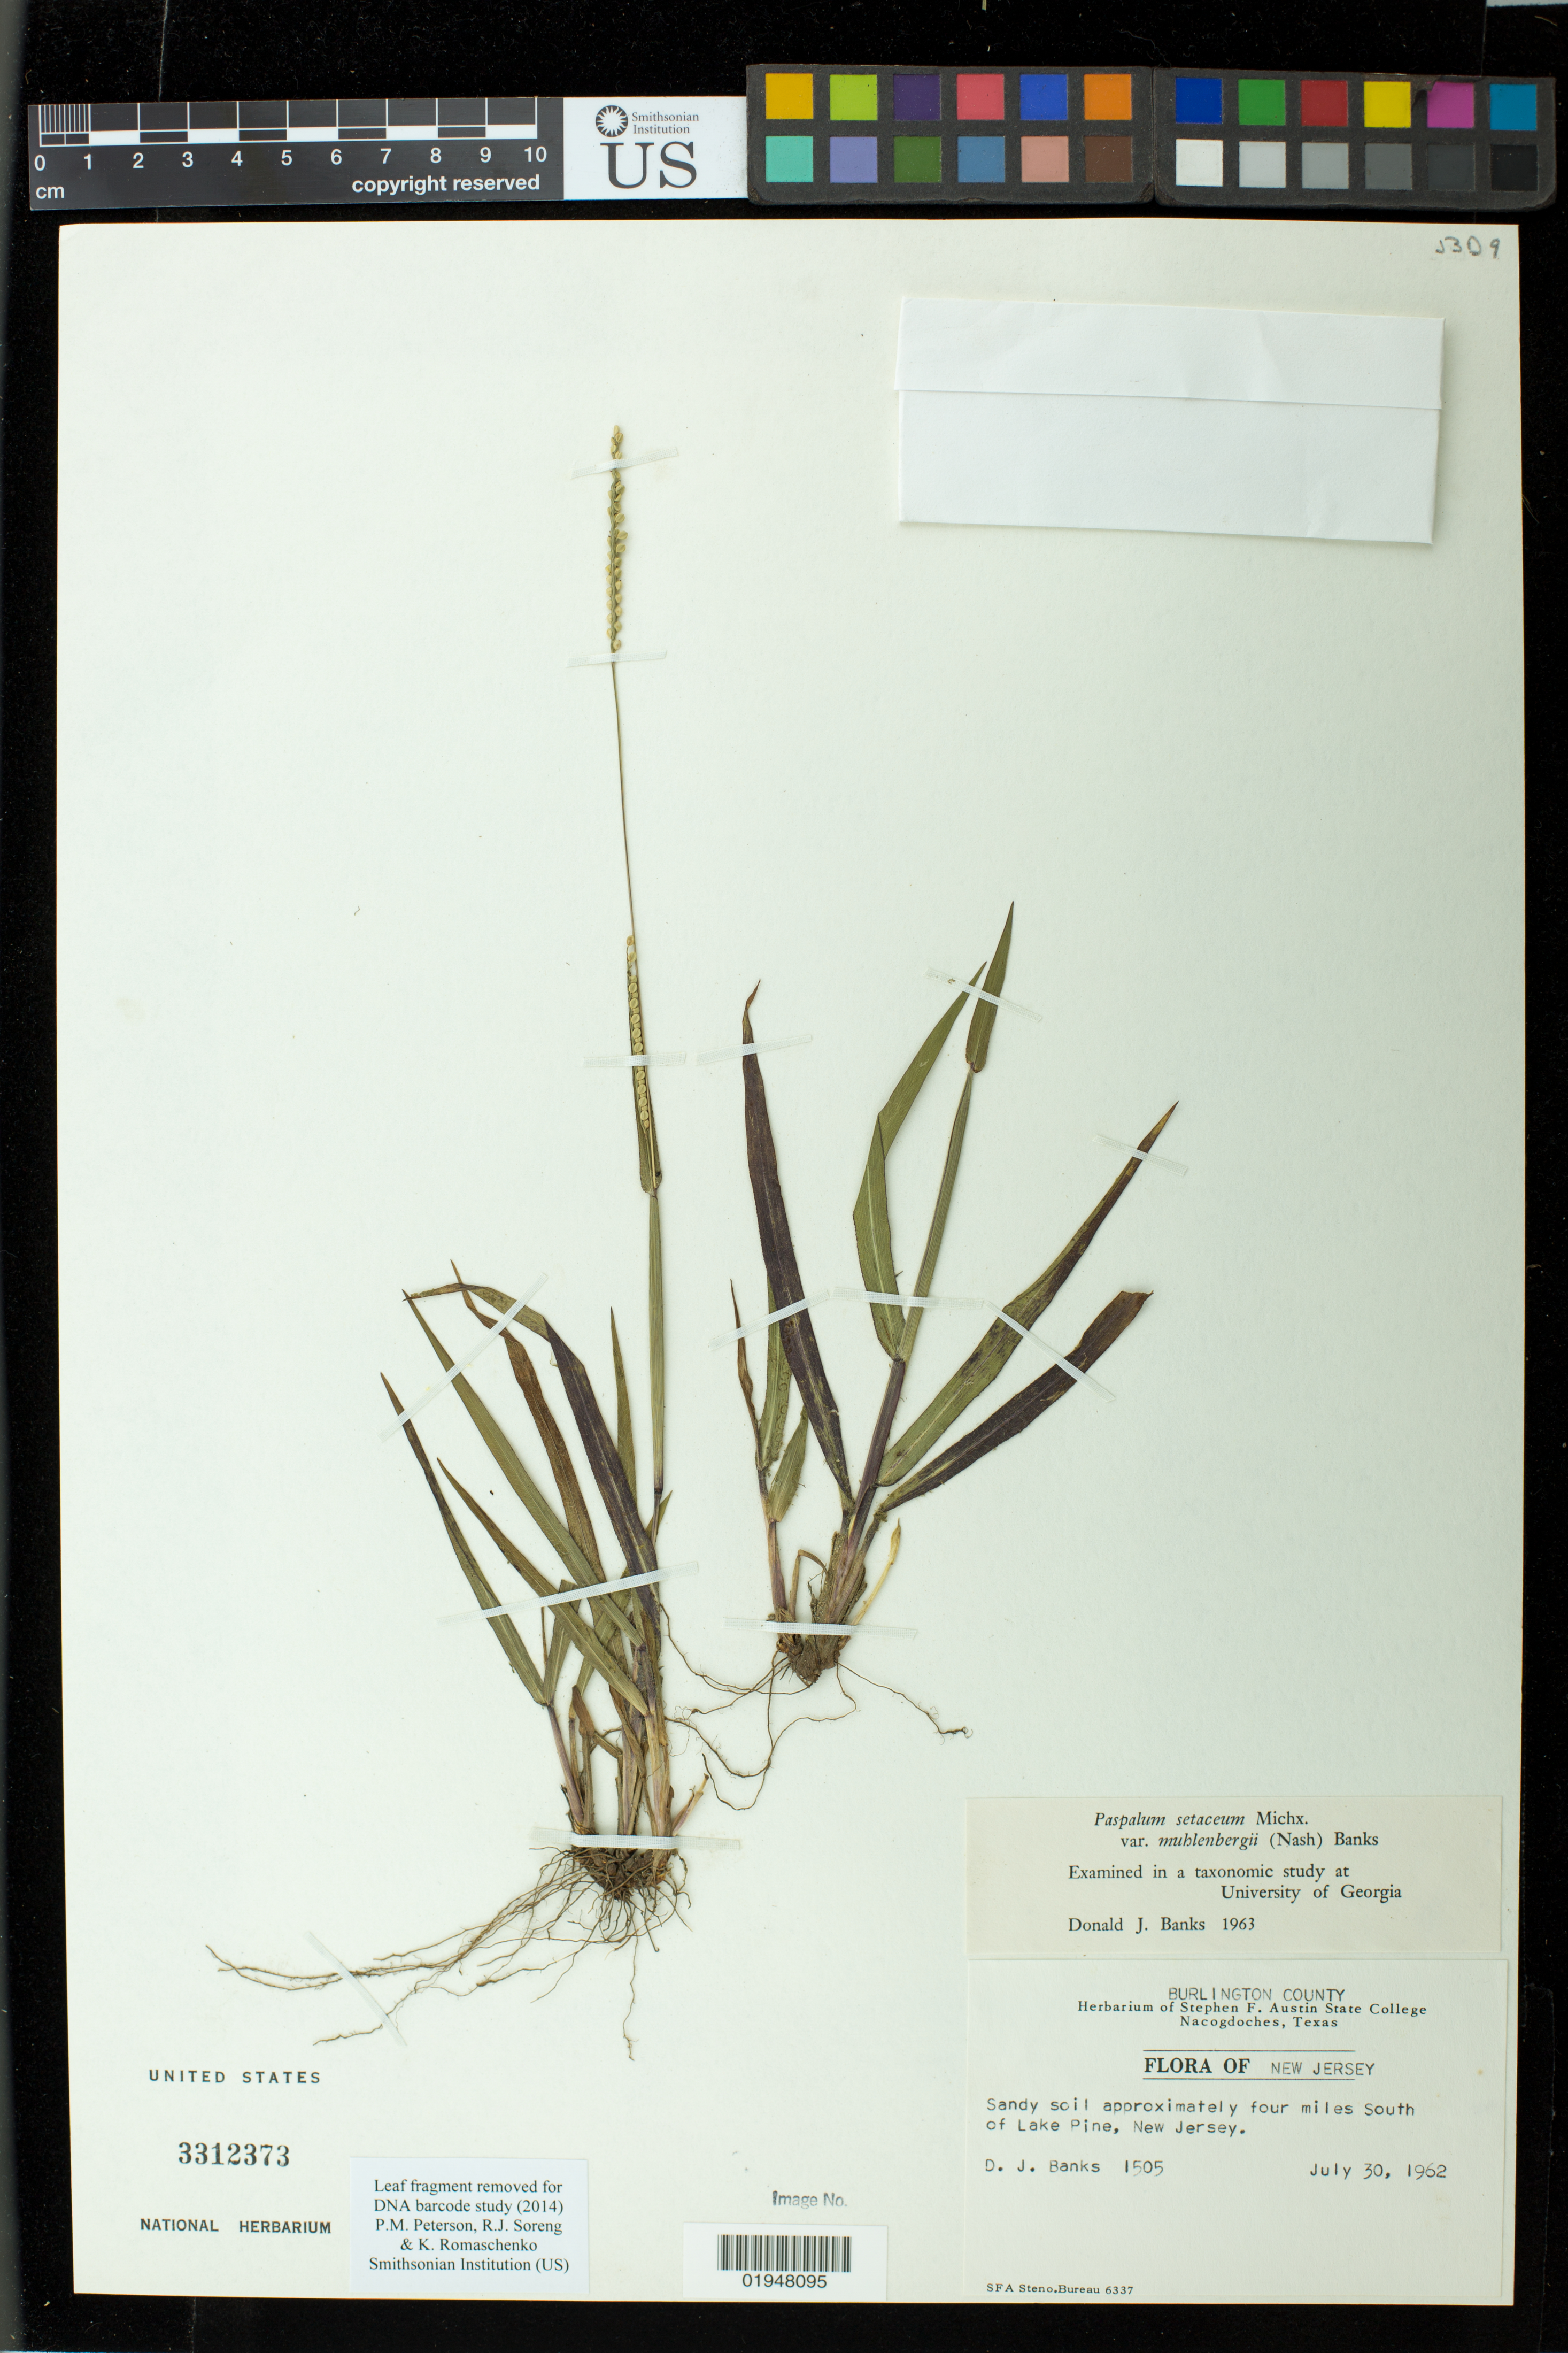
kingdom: Plantae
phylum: Tracheophyta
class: Liliopsida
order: Poales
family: Poaceae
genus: Paspalum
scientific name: Paspalum setaceum var. muhlenbergii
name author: (Nash) Banks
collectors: D. J. Banks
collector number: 1505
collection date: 1962-07-30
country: United States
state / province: New Jersey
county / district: Burlington County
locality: approximately four miles South of Lake Pine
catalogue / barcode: US 3312373